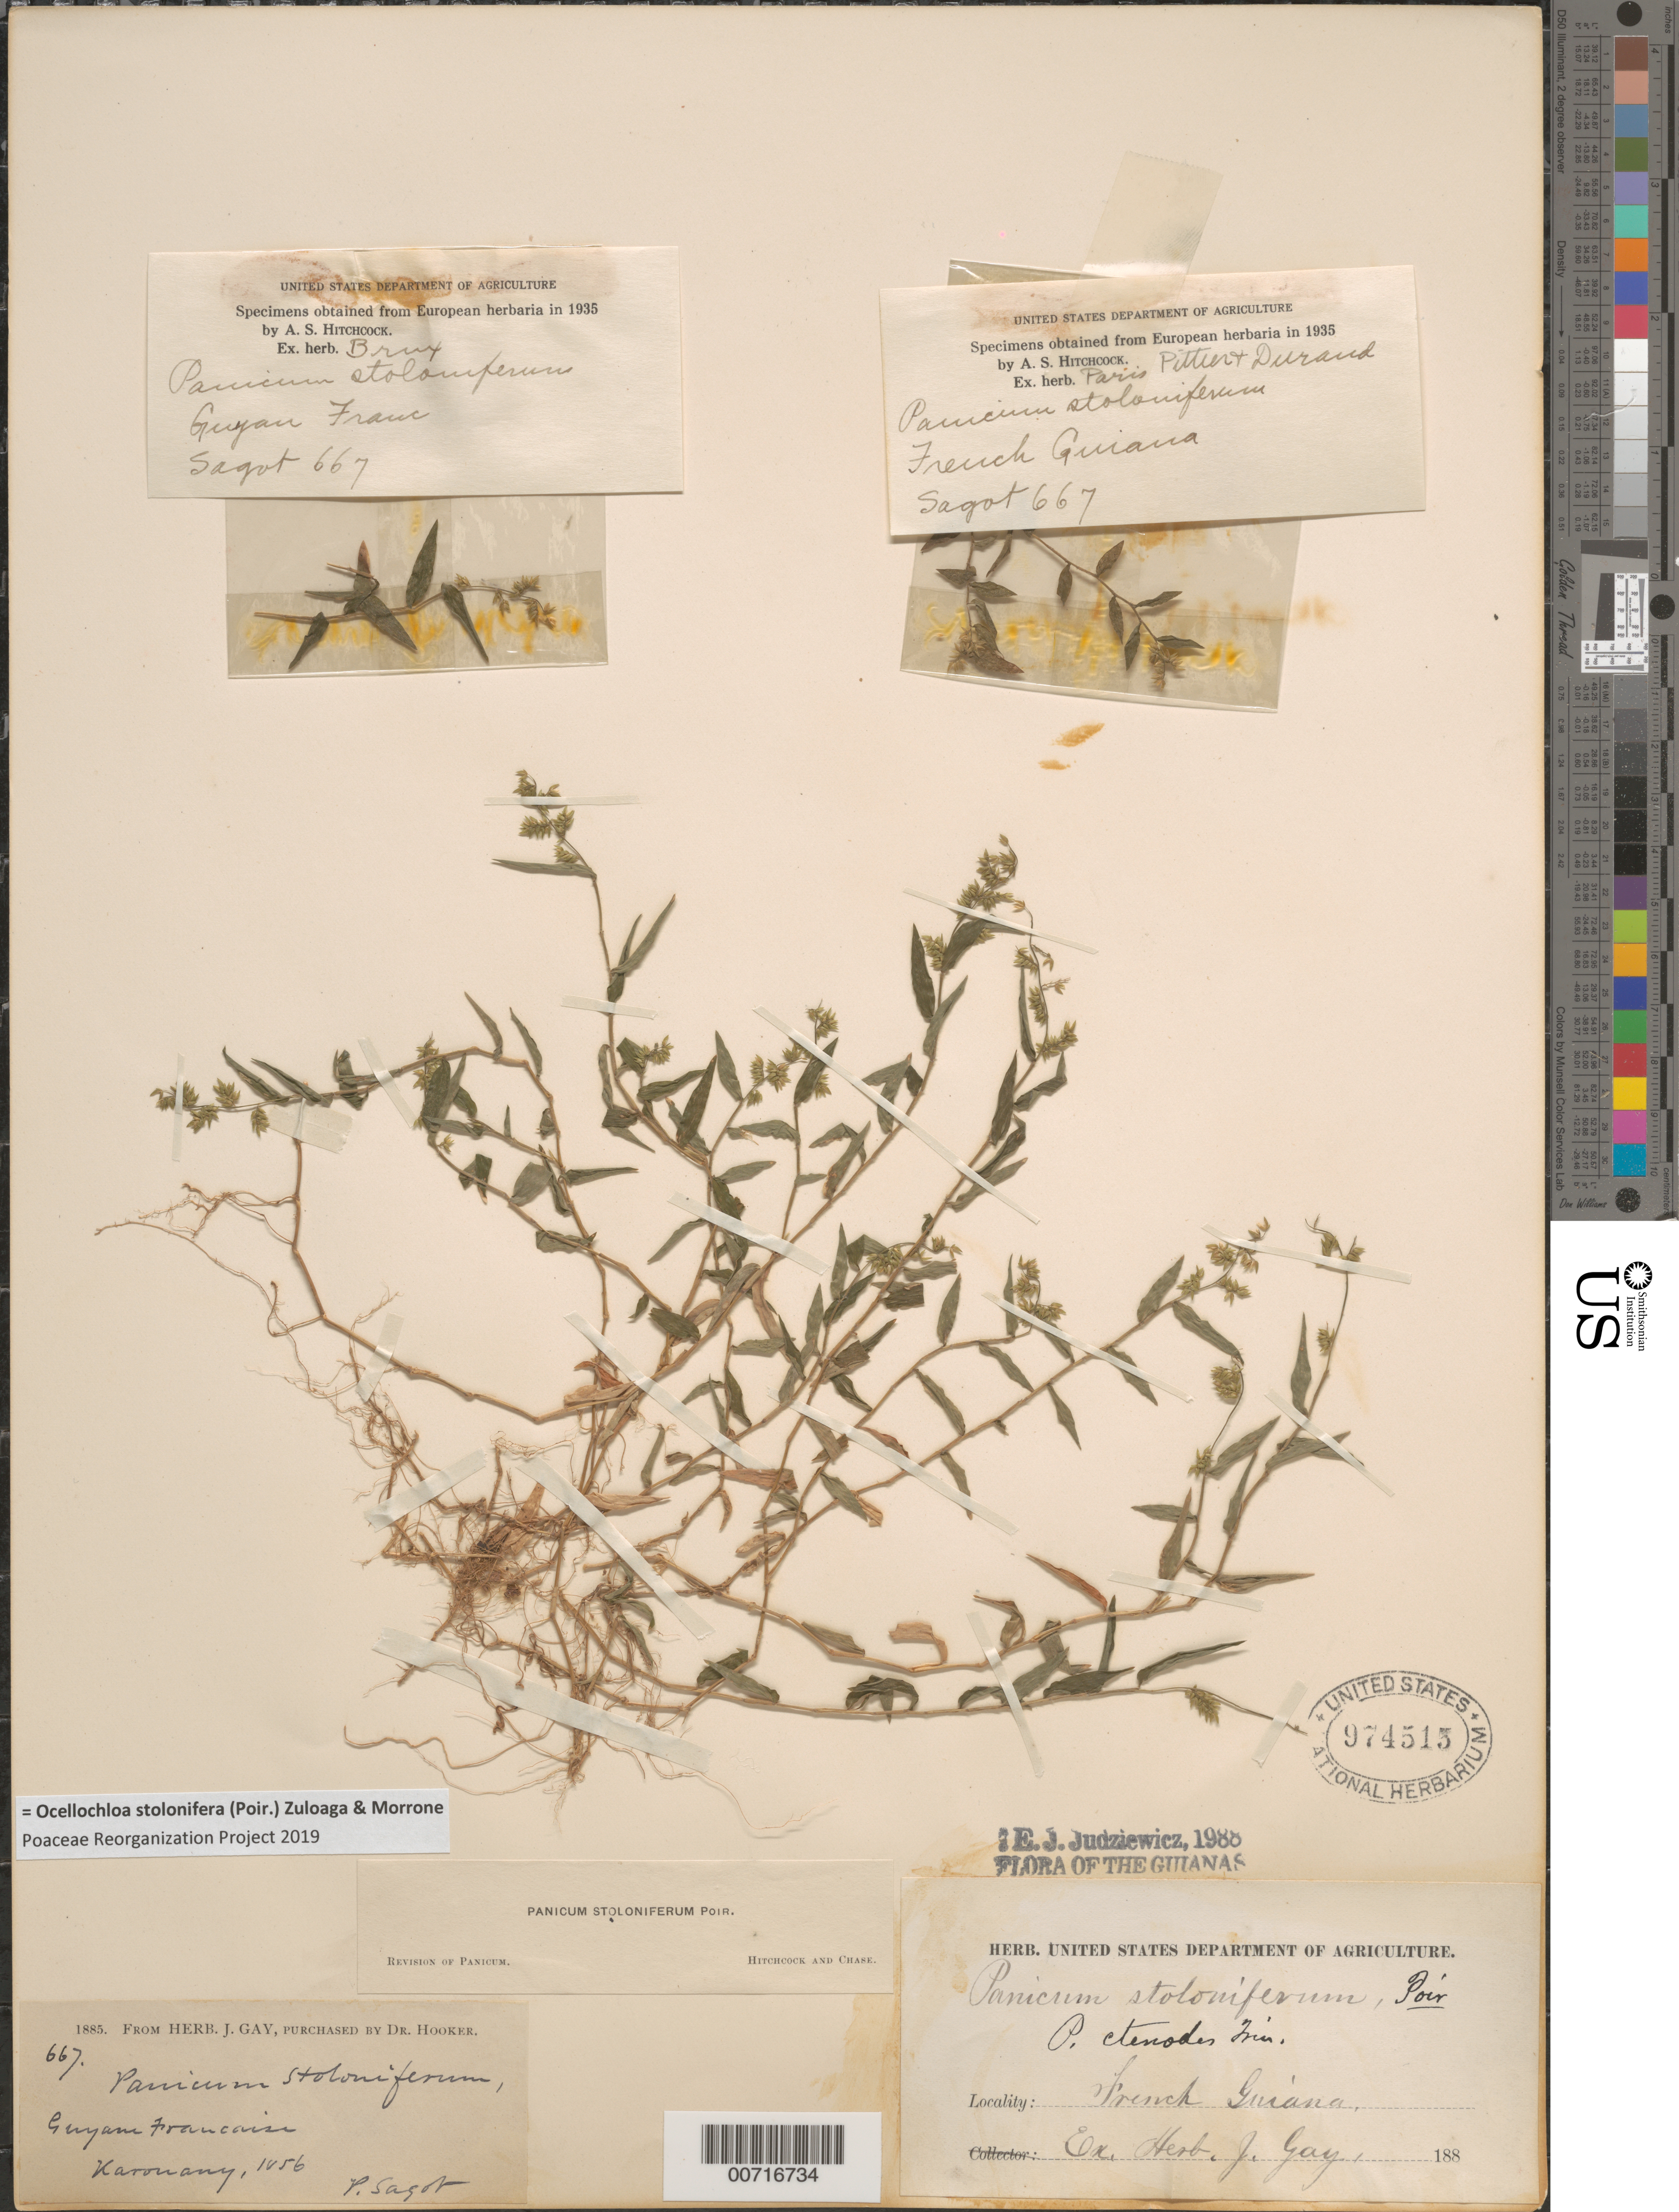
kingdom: Plantae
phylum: Tracheophyta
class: Liliopsida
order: Poales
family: Poaceae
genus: Panicum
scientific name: Panicum stoloniferum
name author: Poir.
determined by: Judziewicz, E. J.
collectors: P. A. Sagot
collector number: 667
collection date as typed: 1857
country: French Guiana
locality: Karouany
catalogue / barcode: US 974515